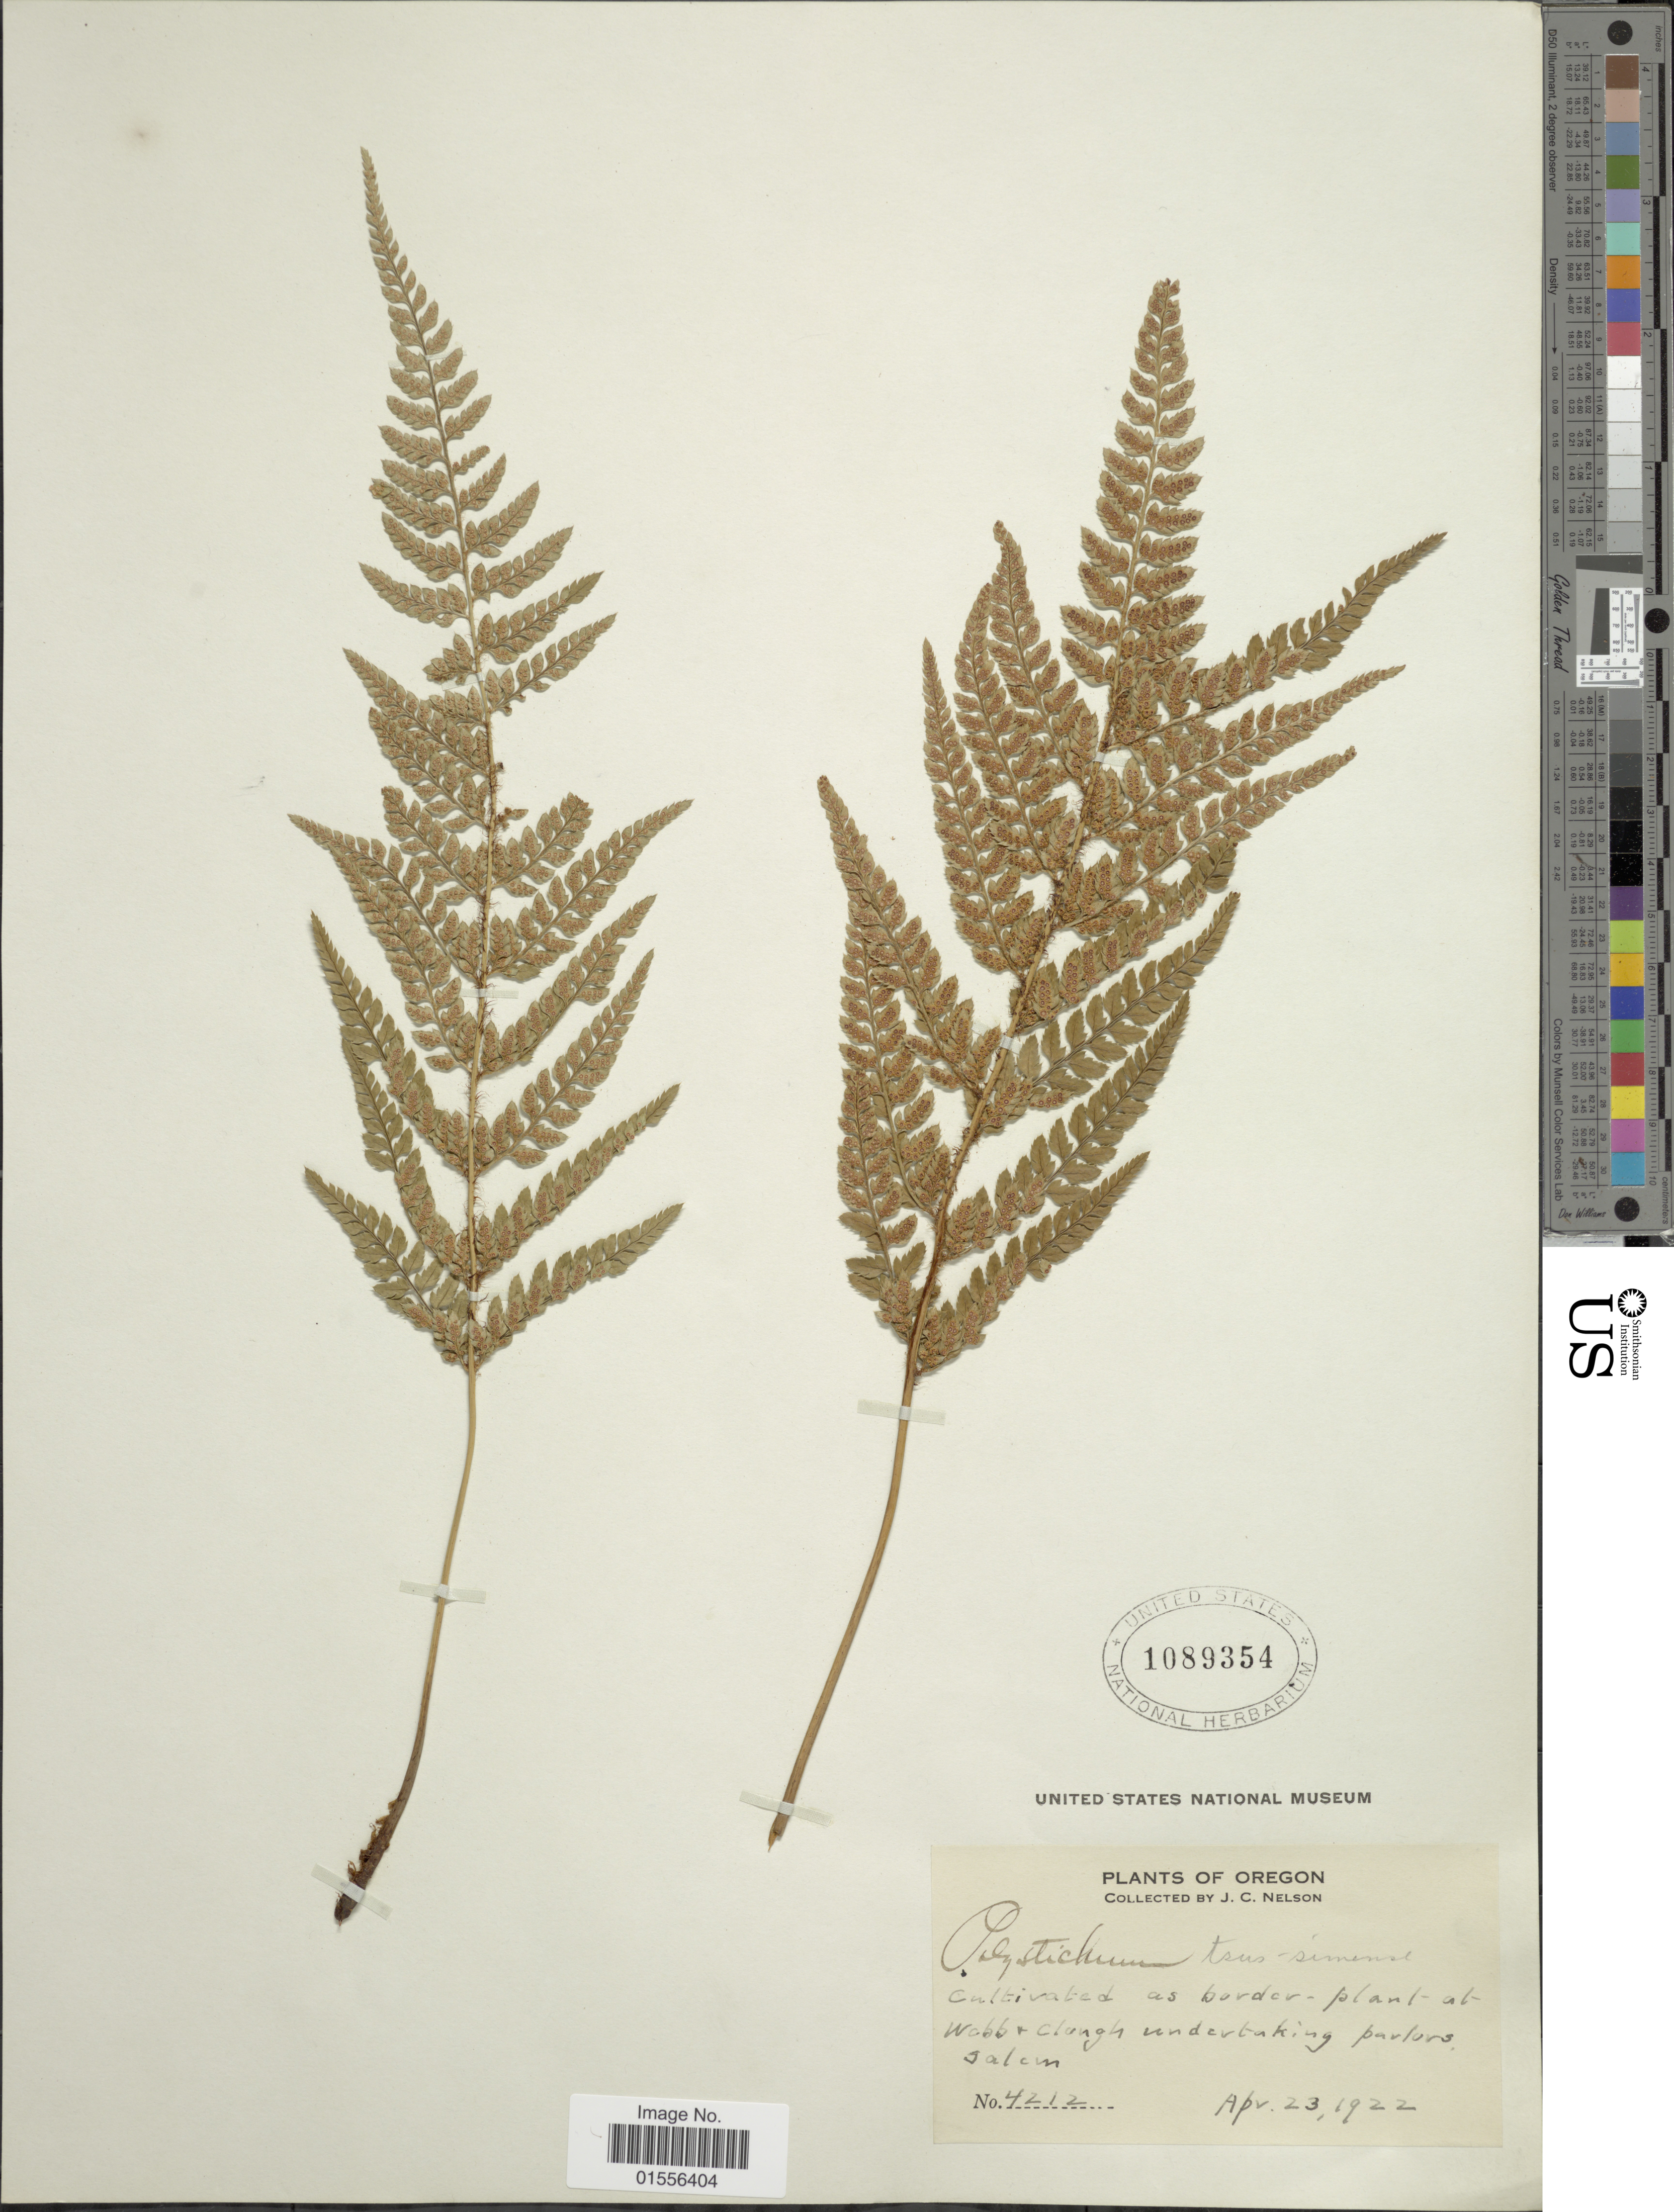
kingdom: Plantae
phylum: Tracheophyta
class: Polypodiopsida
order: Polypodiales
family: Dryopteridaceae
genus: Polystichum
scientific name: Polystichum tsus-simense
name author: (Hook.) J. Sm.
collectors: J. C. Nelson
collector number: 4212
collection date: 1922-04-23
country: United States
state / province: Oregon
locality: Cultivated as border-plant at Webb + Clough undertaking parlors Salem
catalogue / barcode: US 1089354